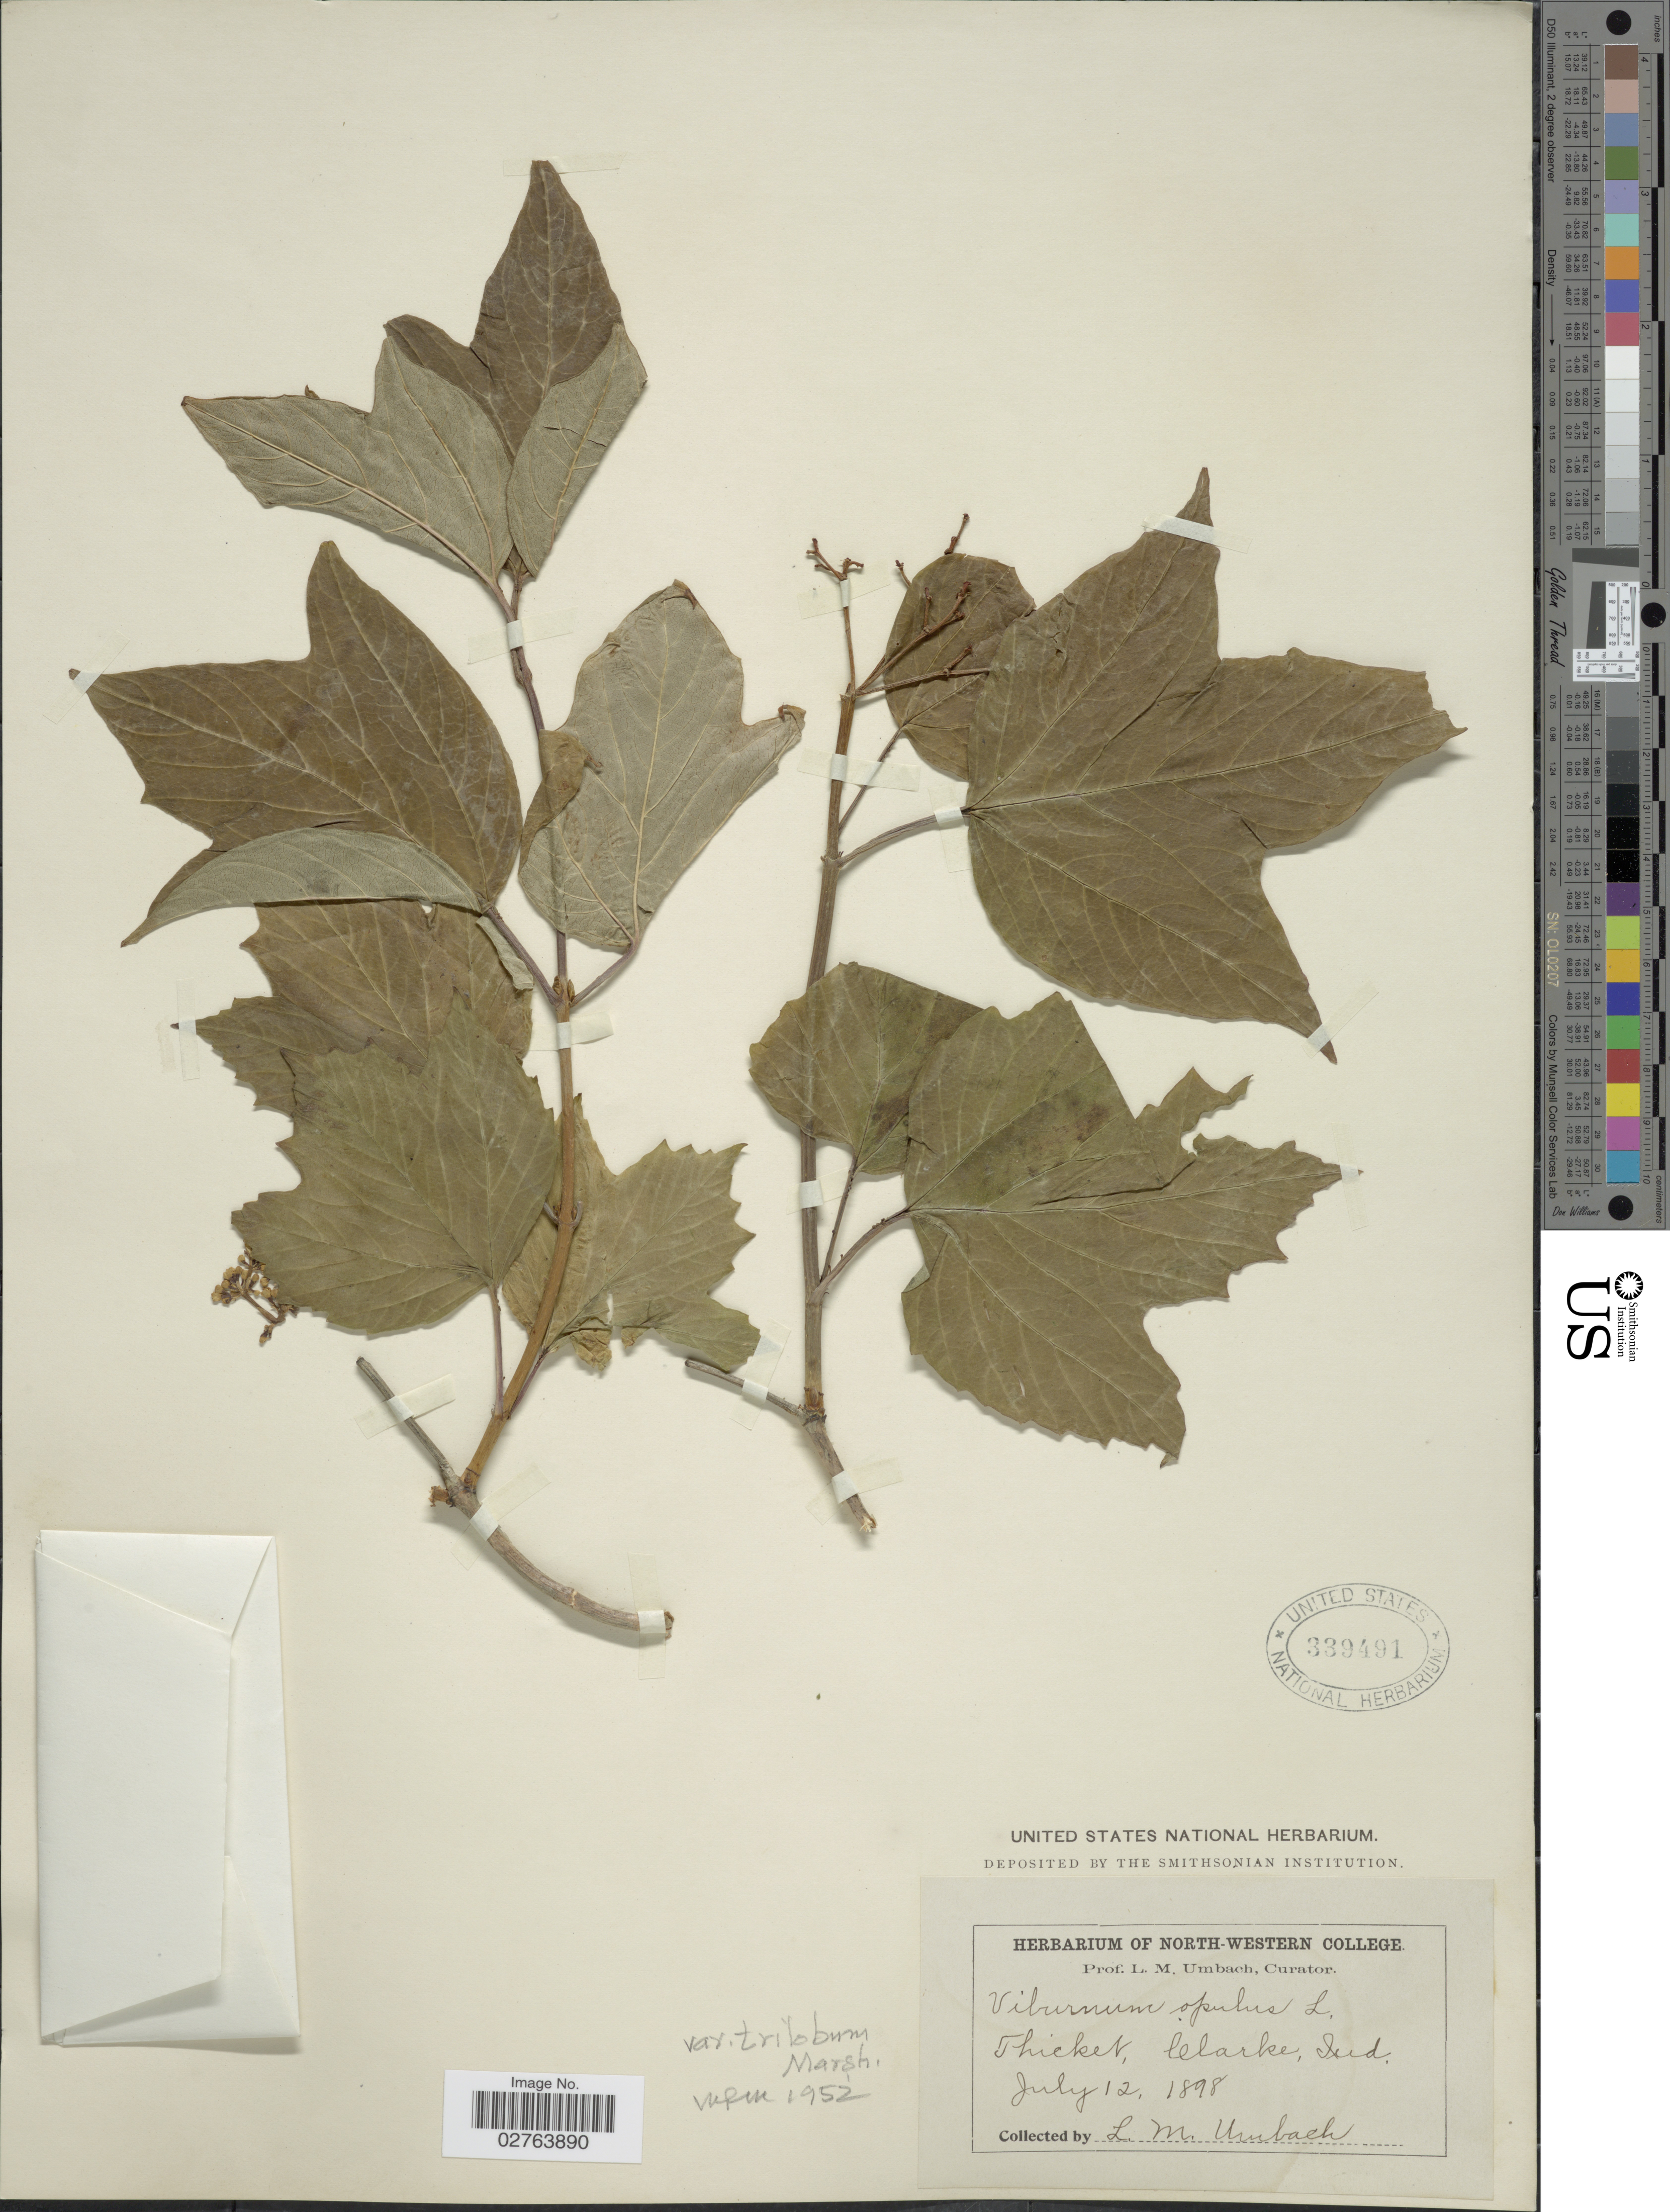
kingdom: Plantae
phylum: Tracheophyta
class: Magnoliopsida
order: Dipsacales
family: Viburnaceae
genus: Viburnum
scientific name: Viburnum opulus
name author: L.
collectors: L. M. Umbach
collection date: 1898-07-12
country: United States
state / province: Indiana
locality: Thicket, Clarke.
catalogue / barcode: US 339491